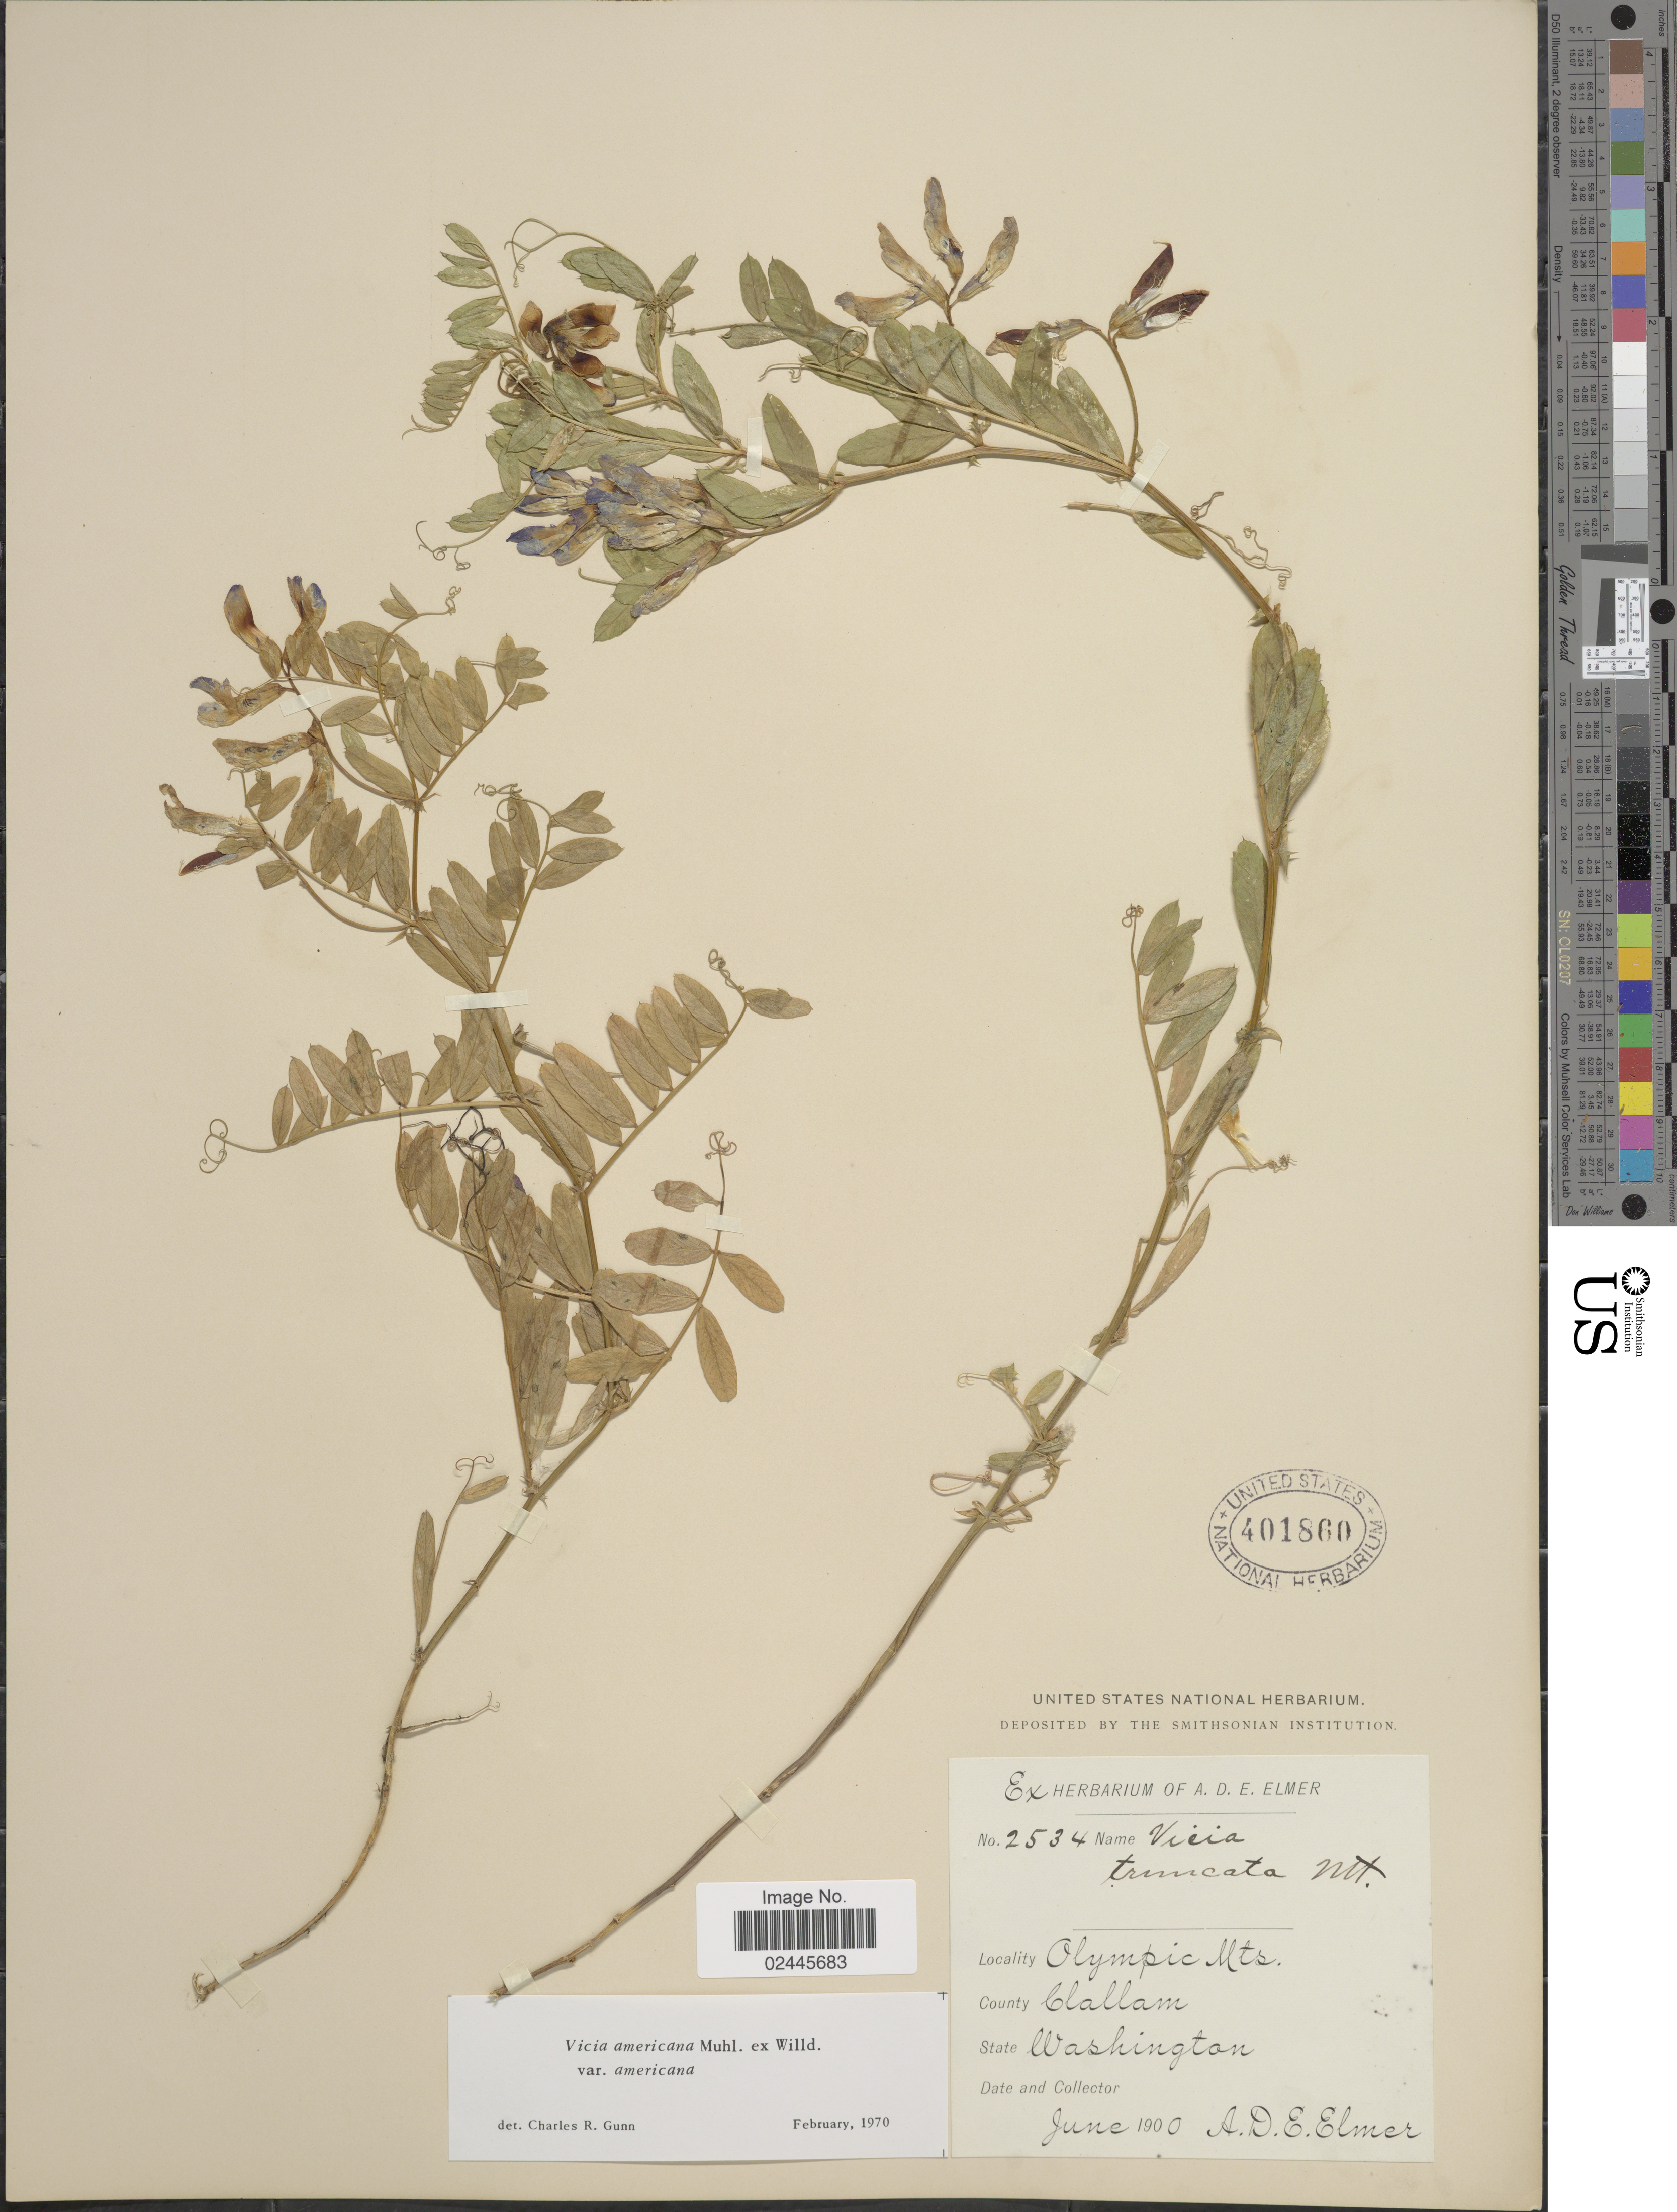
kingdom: Plantae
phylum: Tracheophyta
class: Magnoliopsida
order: Fabales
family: Fabaceae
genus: Vicia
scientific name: Vicia americana var. americana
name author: Muhl. ex Willd.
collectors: A. D. E. Elmer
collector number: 2534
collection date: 1900-06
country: United States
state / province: Washington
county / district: Clallam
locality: Olympic Mts., County Clallam.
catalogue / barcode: US 401860